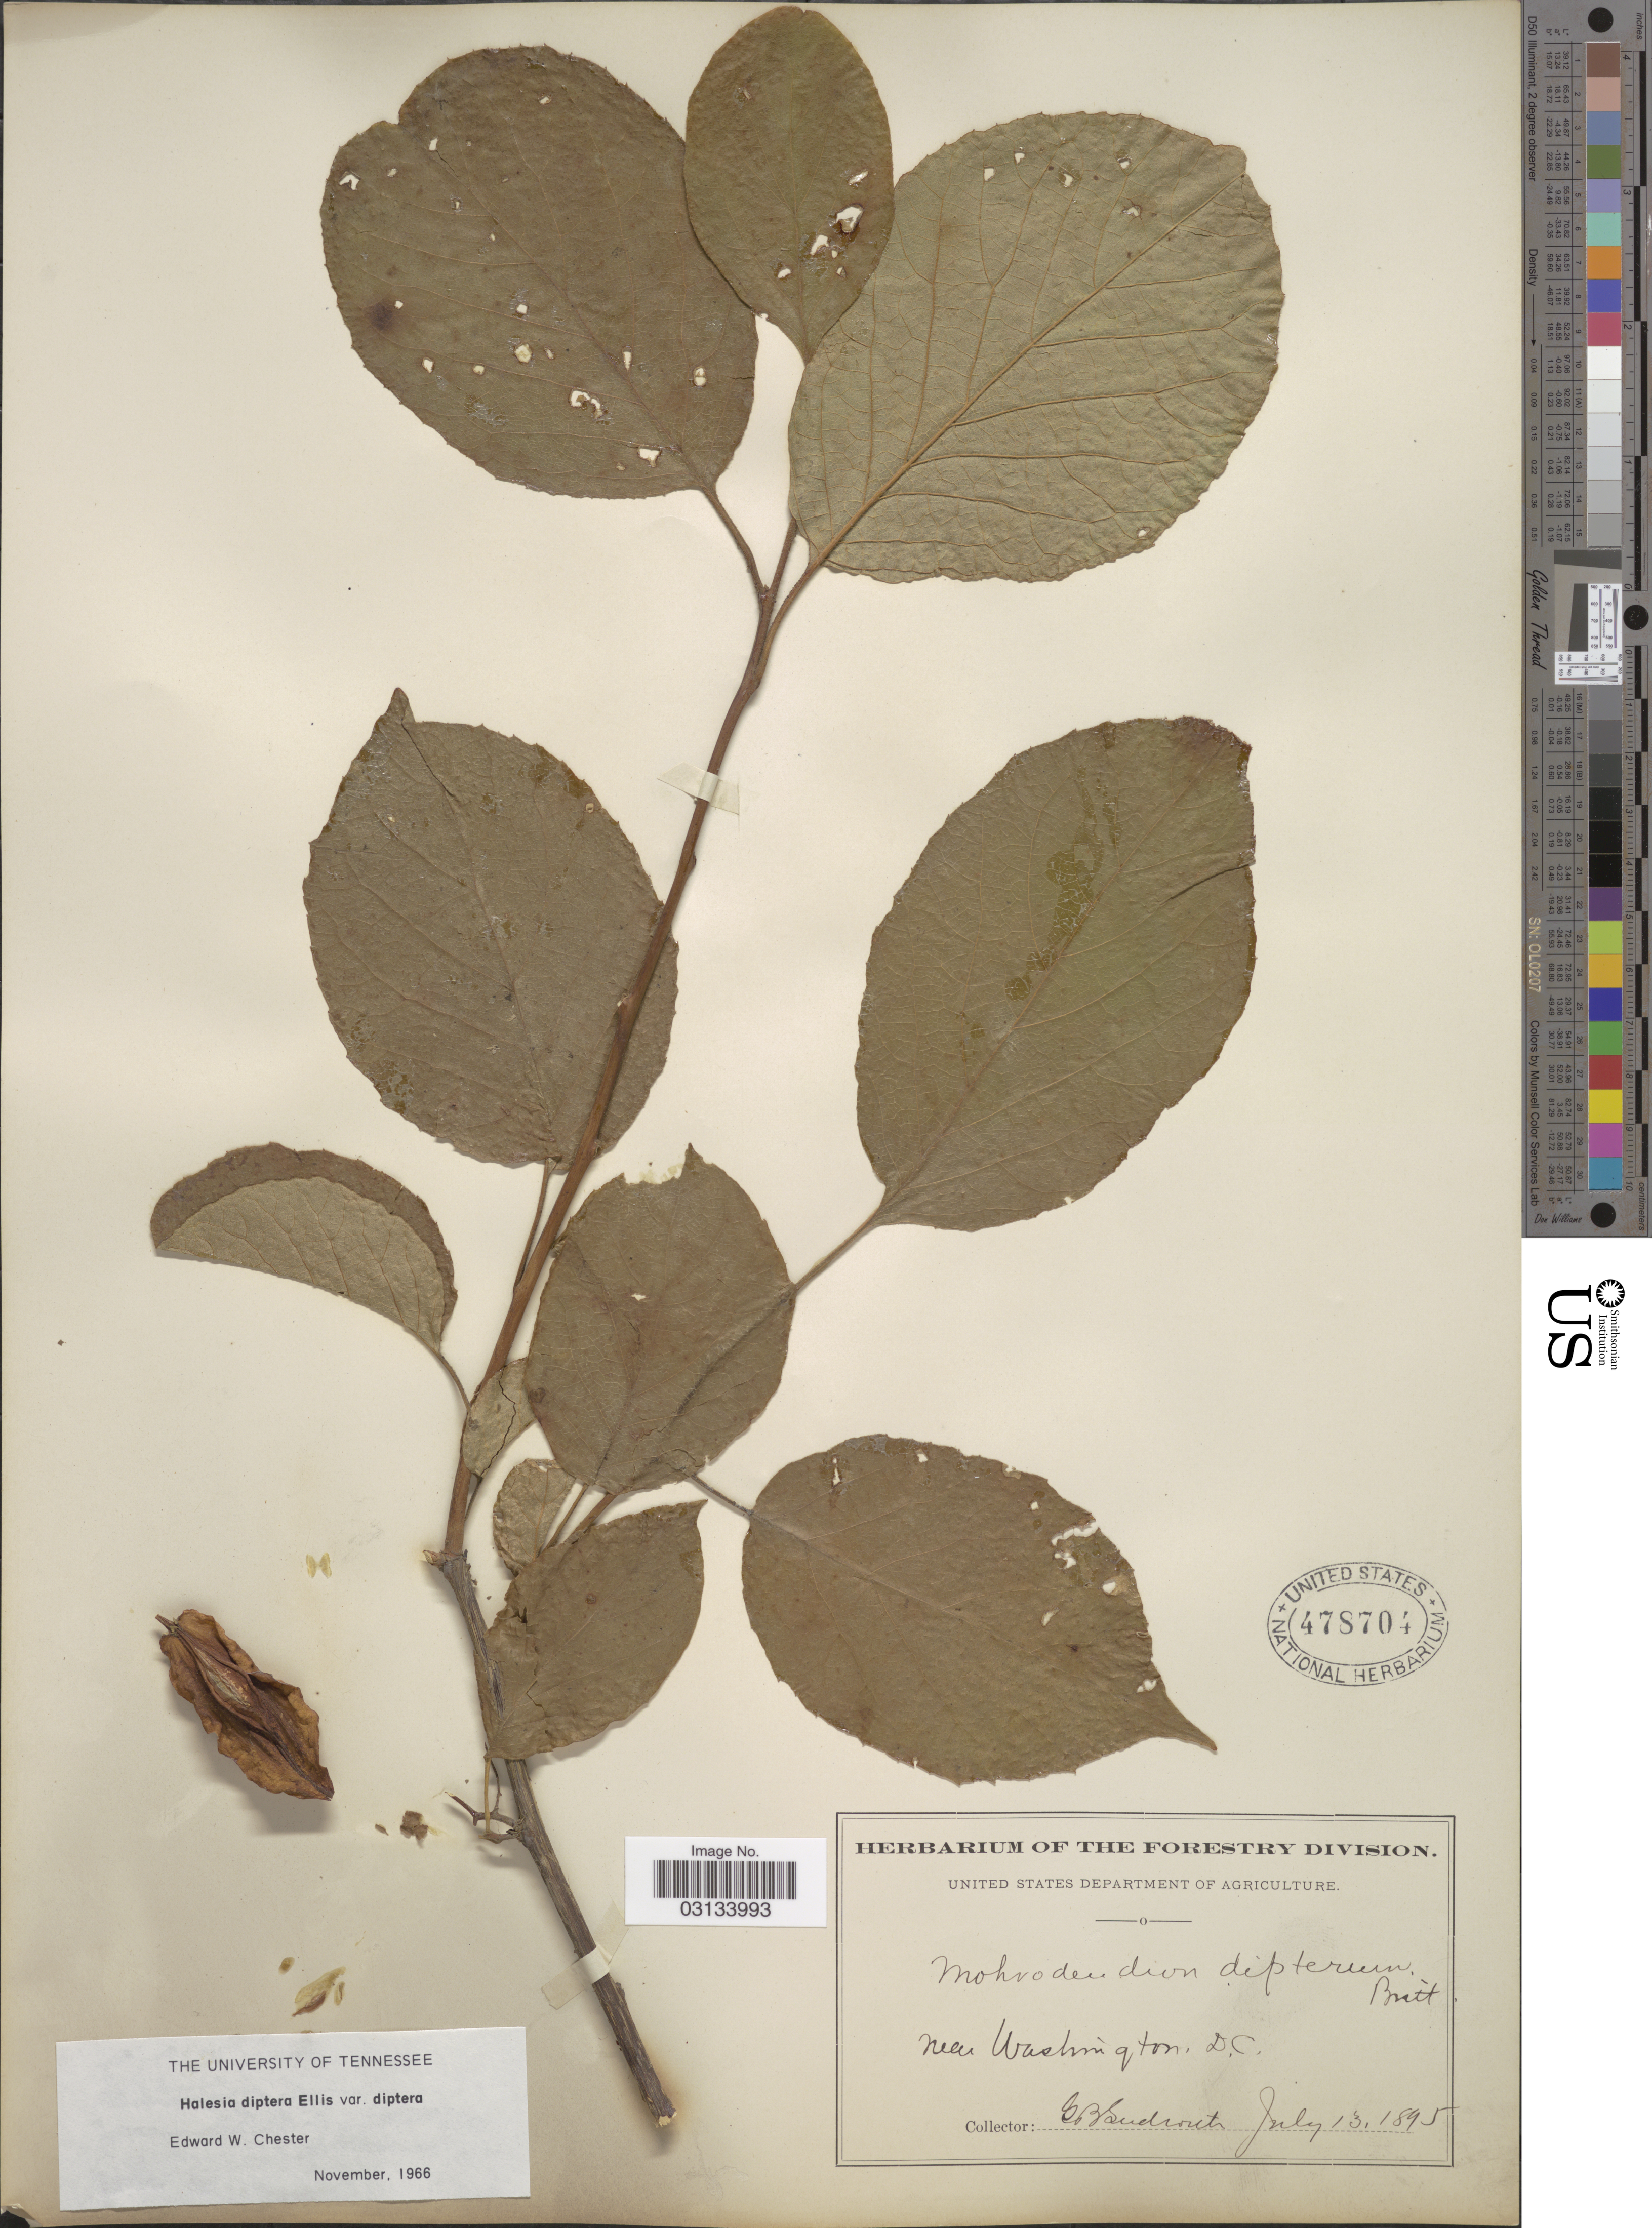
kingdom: Plantae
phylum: Tracheophyta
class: Magnoliopsida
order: Ericales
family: Styracaceae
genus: Halesia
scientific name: Halesia diptera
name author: J. Ellis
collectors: G. B. Sudworth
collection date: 1895-07-13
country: United States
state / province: District of Columbia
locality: Near Washington D.C.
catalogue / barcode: US 478704